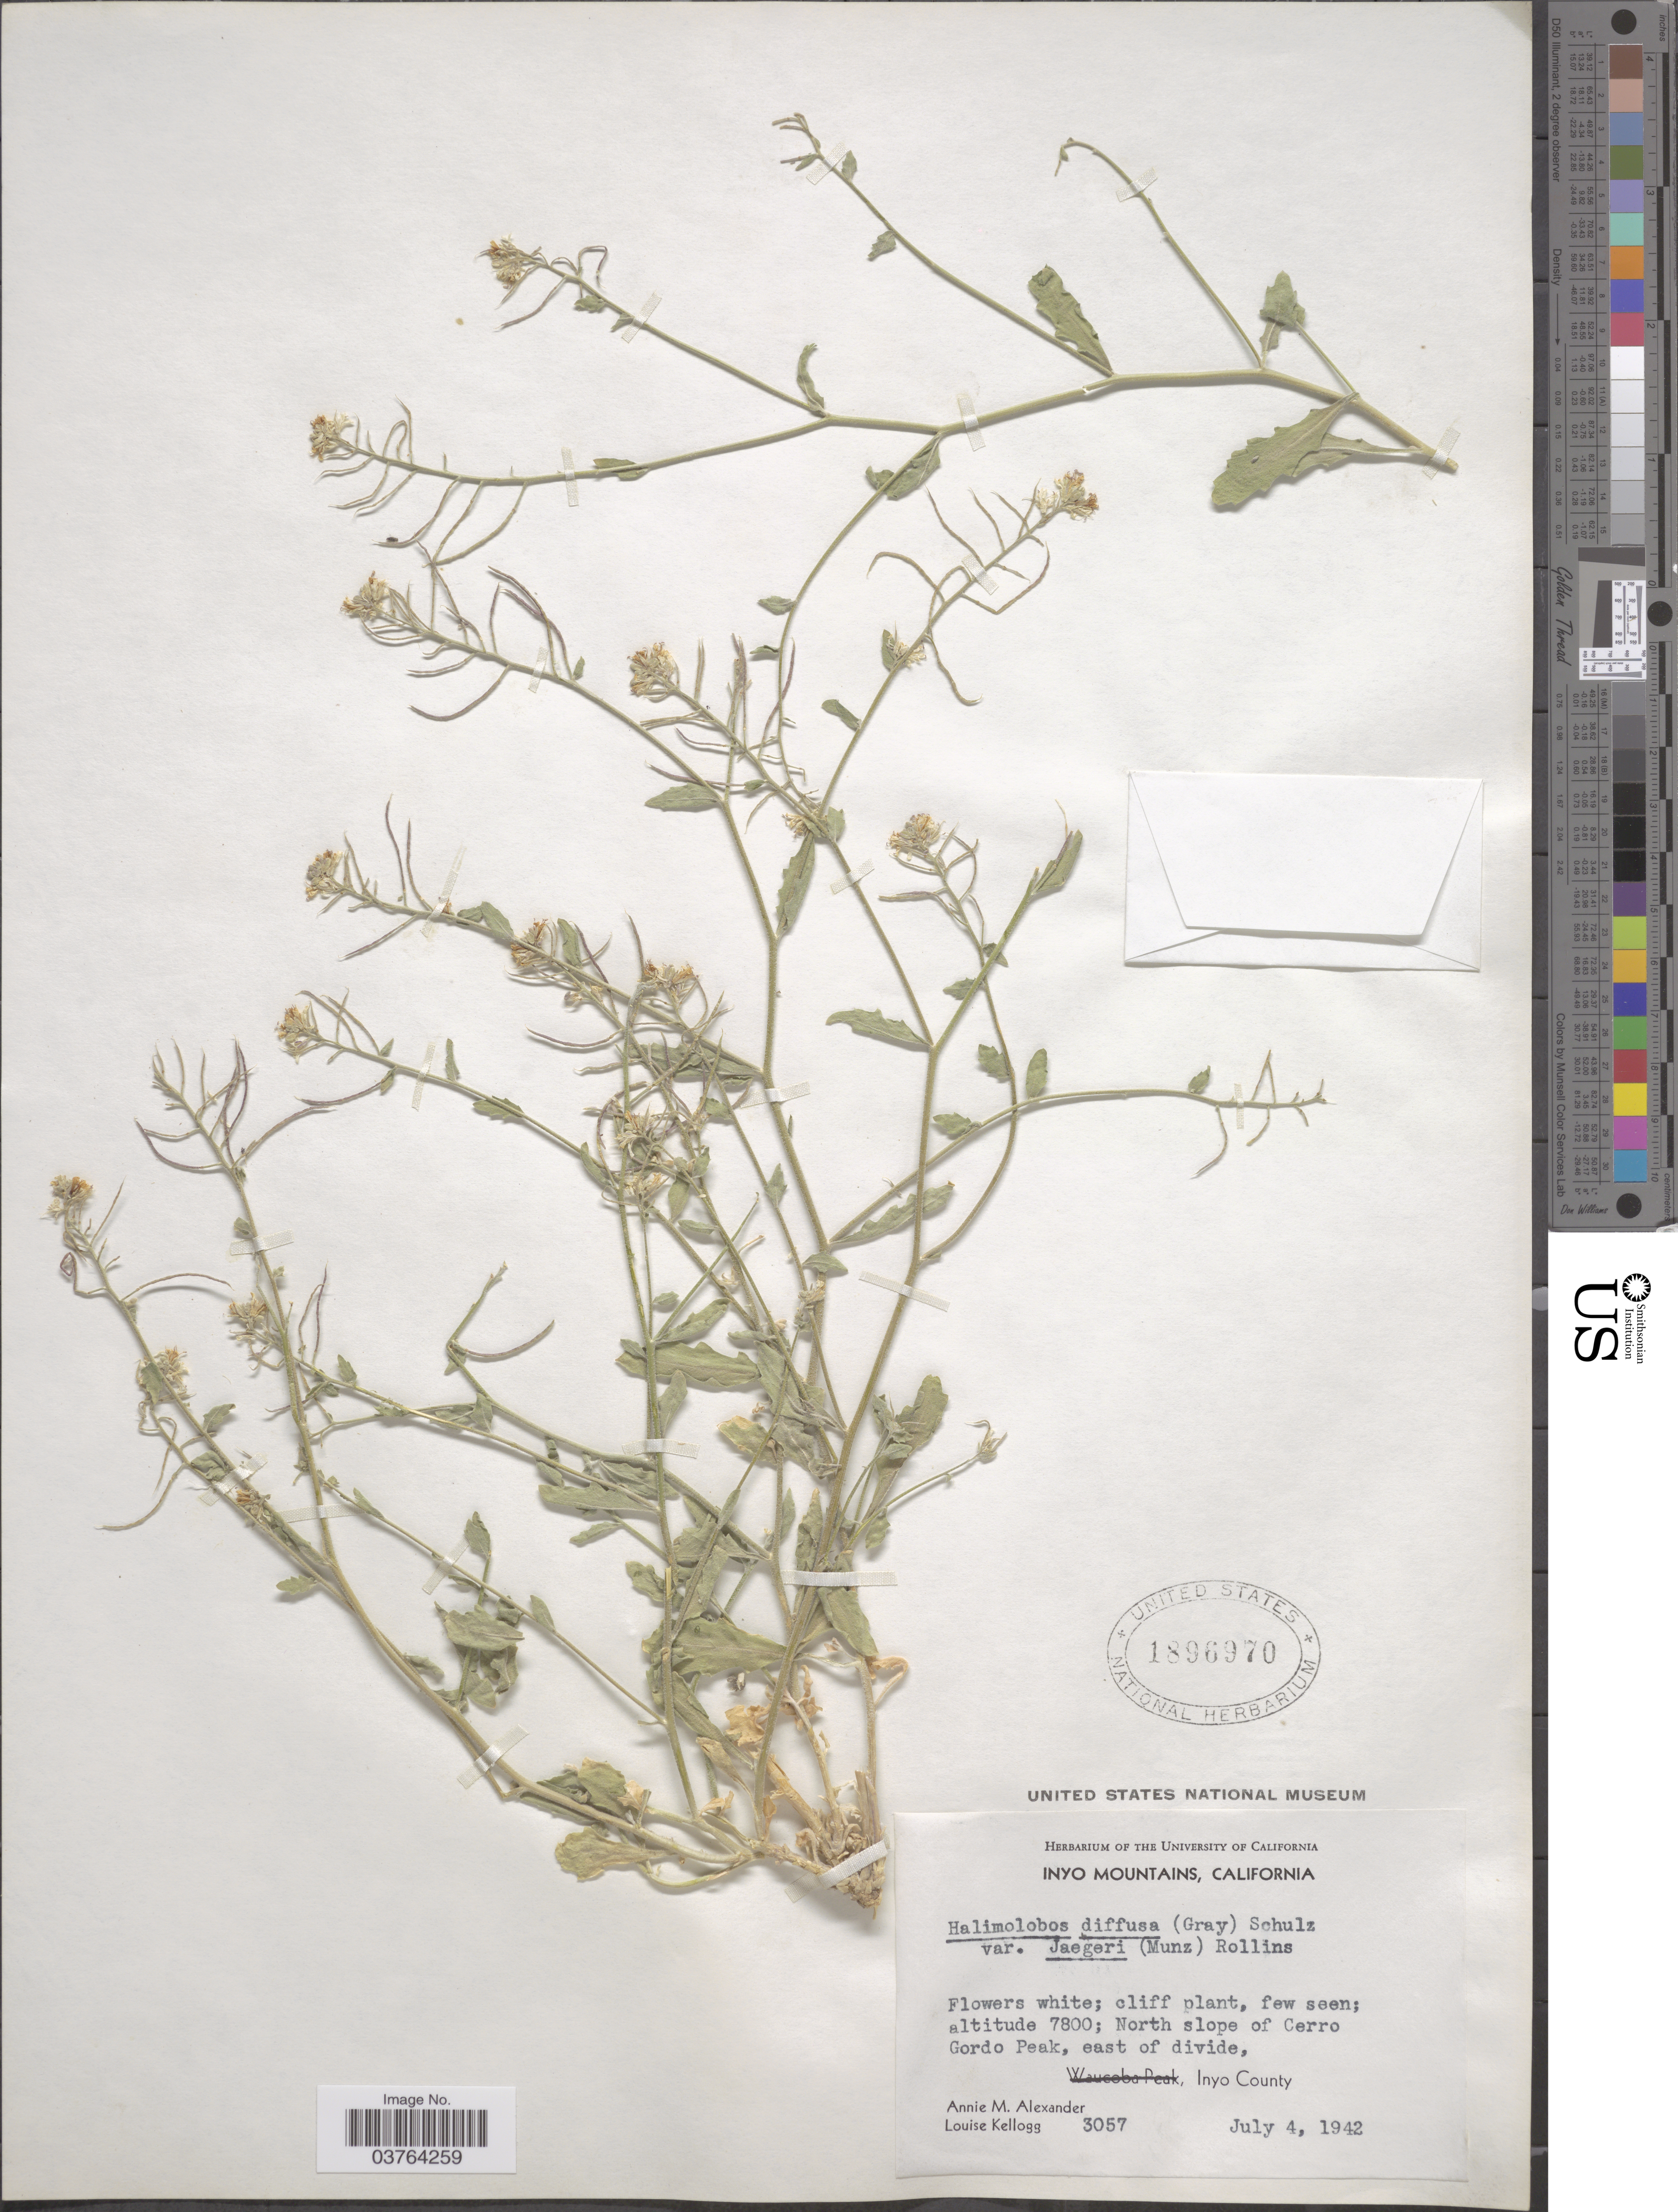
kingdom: Plantae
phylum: Tracheophyta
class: Magnoliopsida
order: Brassicales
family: Brassicaceae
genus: Halimolobos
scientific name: Halimolobos diffusa var. jaegeri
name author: (A. Gray) Rollins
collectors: A. M. Alexander & L. Kellogg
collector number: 3057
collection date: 1942-07-04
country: United States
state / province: California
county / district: Inyo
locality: Inyo Mountains. North slope of Cerro Gordo Peak, east of divide, Inyo County.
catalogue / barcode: US 1896970